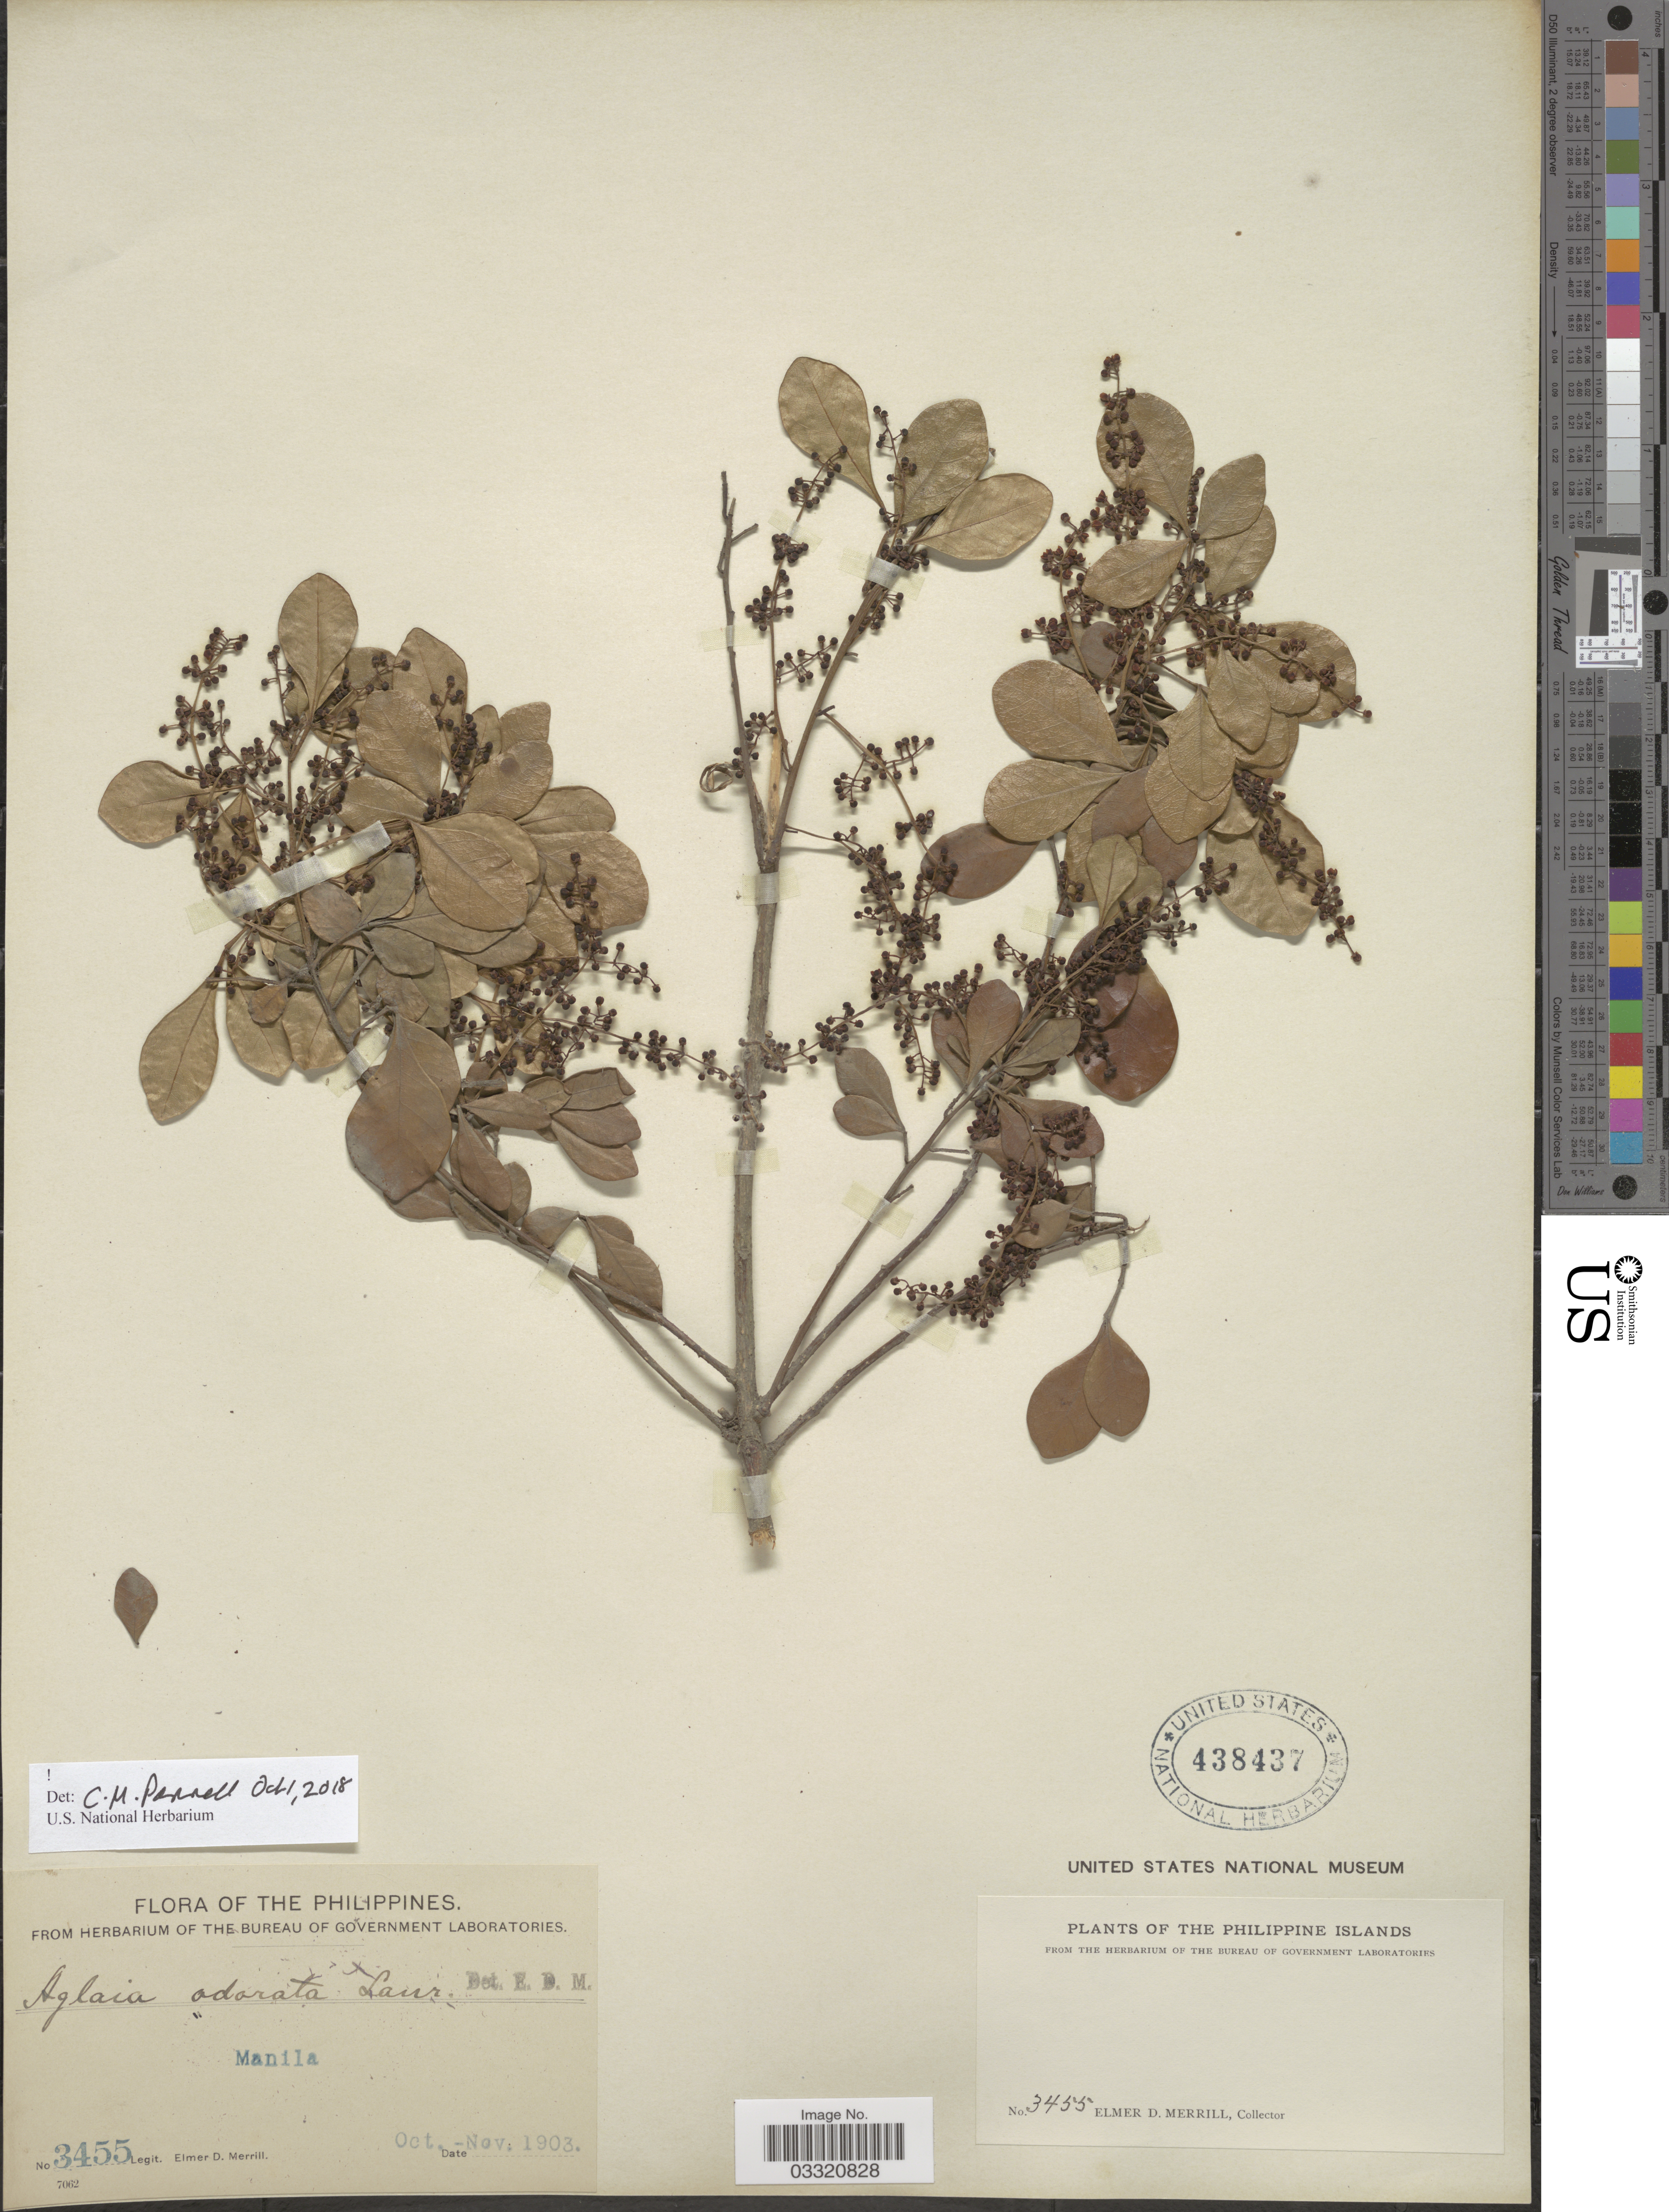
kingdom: Plantae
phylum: Tracheophyta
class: Magnoliopsida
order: Sapindales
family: Meliaceae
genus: Aglaia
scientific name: Aglaia odorata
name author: Lour.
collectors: E. D. Merrill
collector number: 3455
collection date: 1903-10/1903-11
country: Philippines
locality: Manila.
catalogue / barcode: US 438437